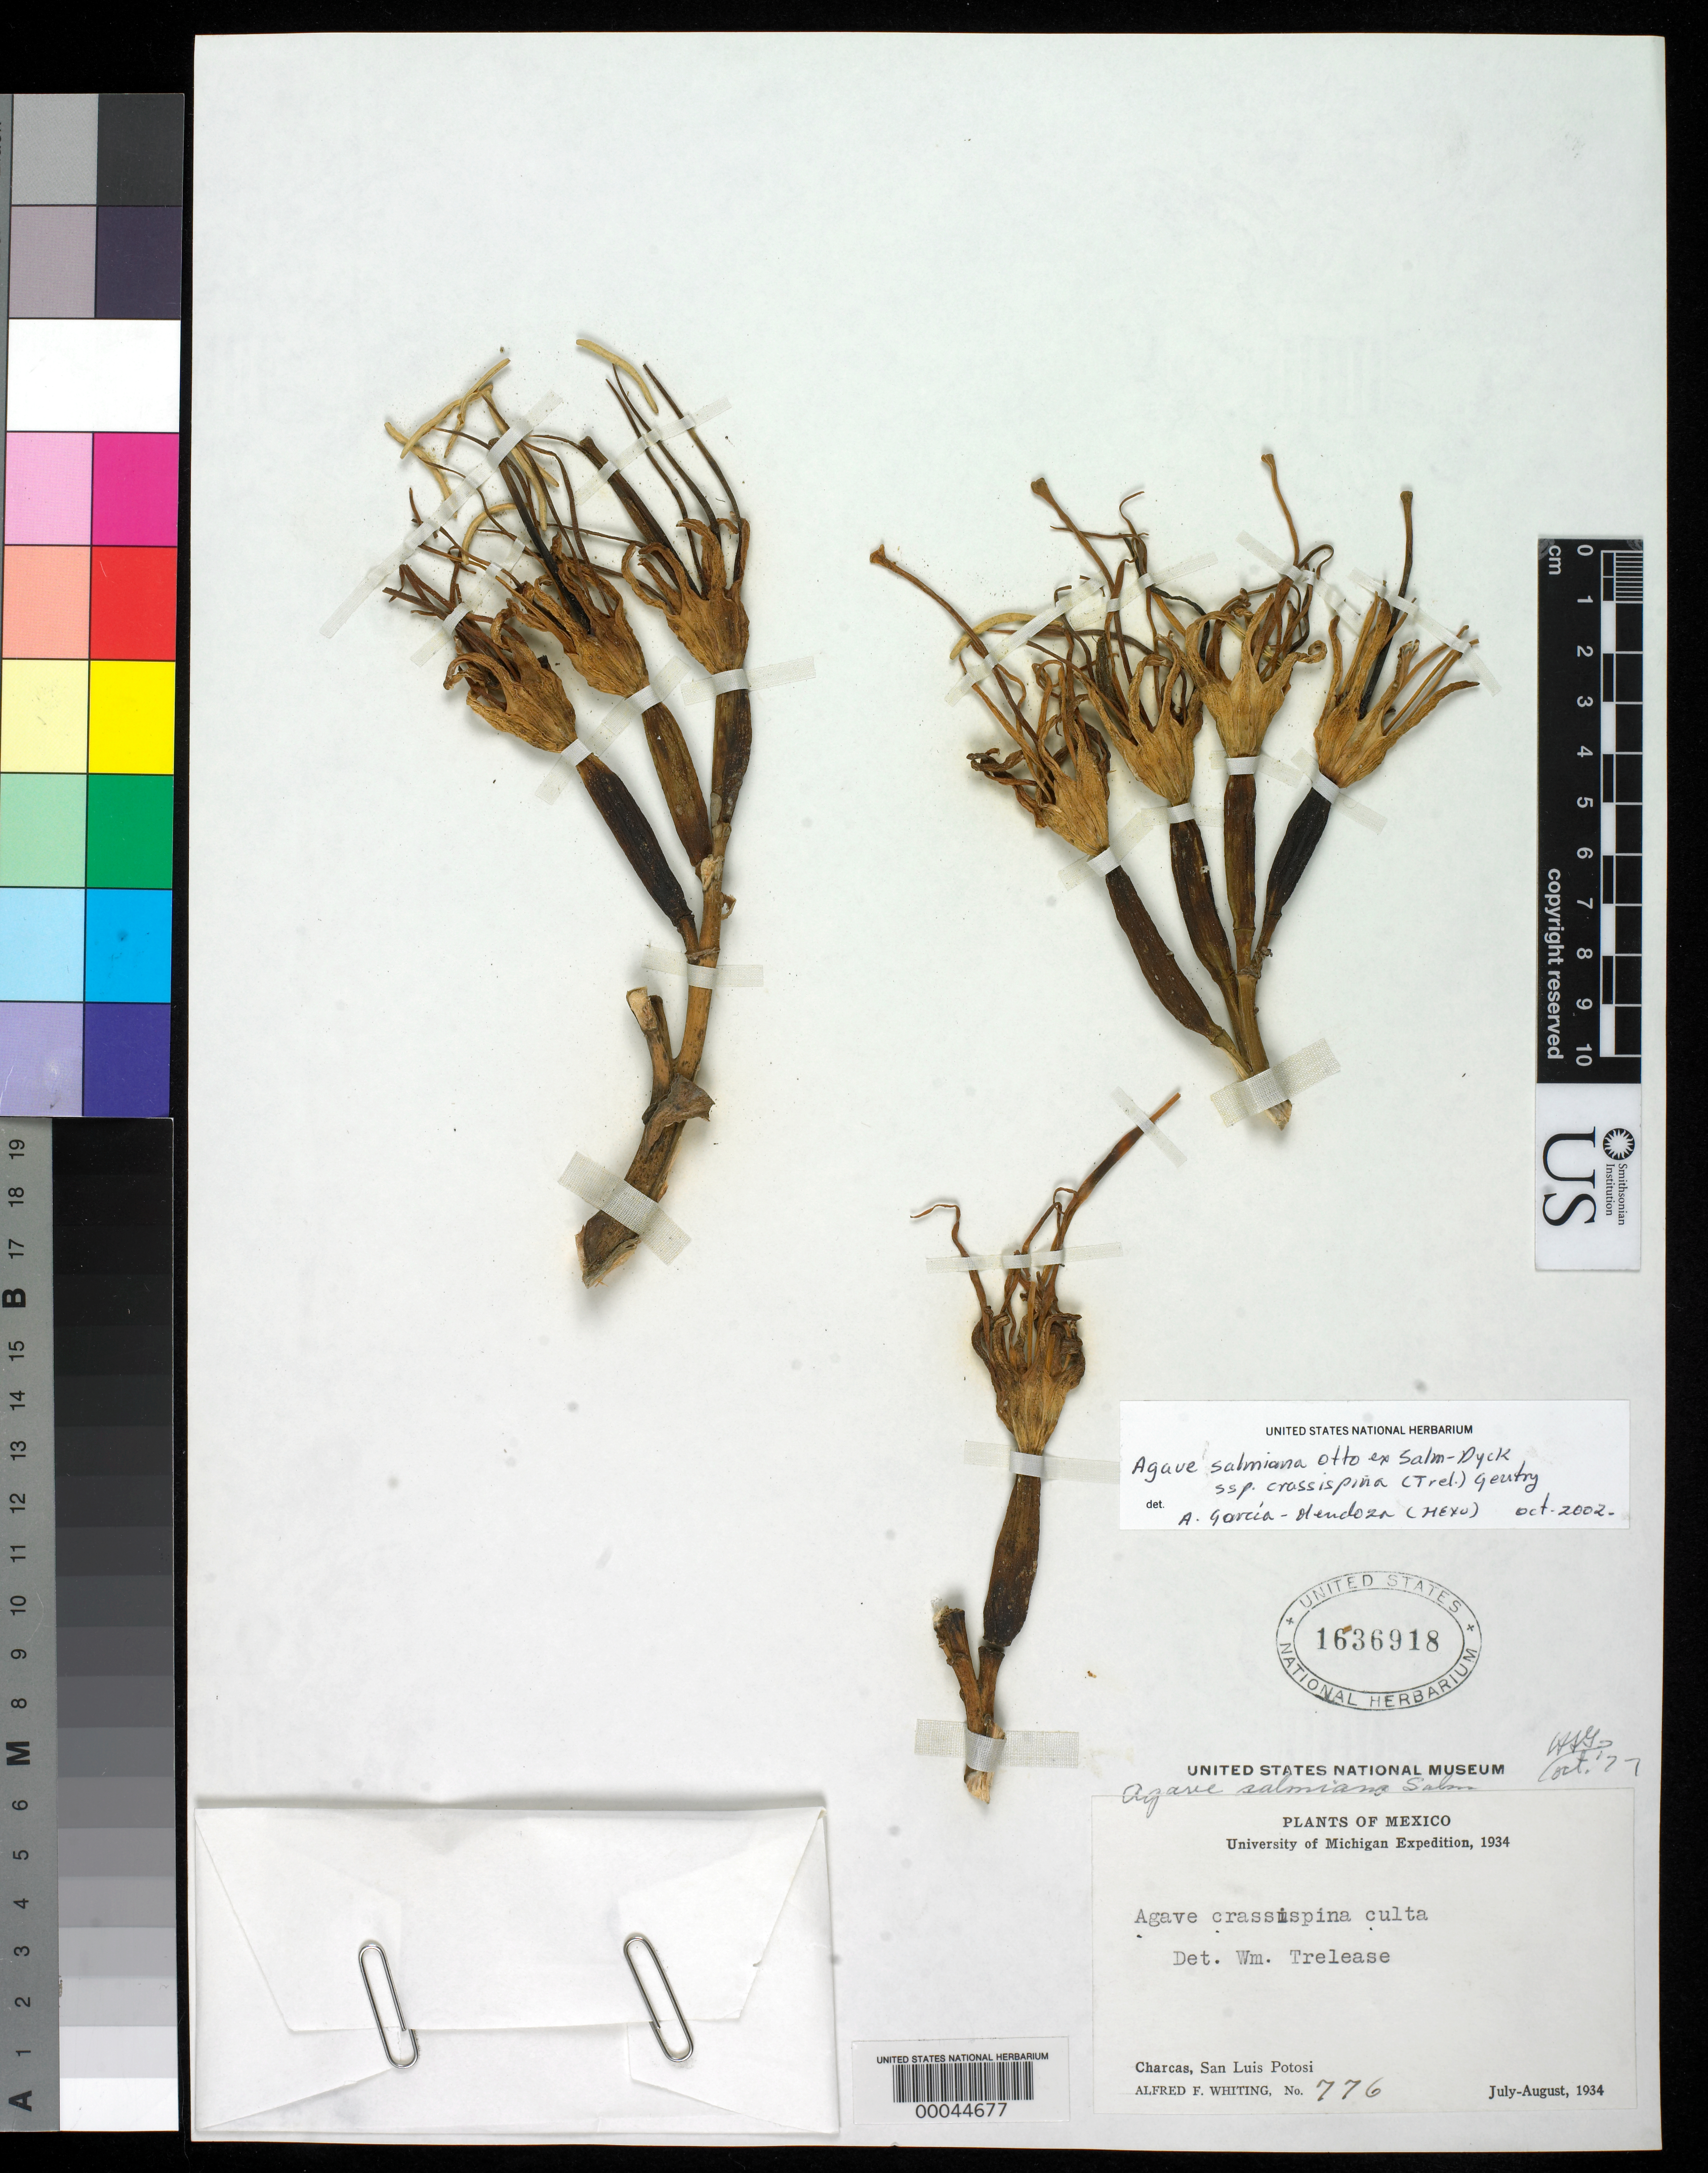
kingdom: Plantae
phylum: Tracheophyta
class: Liliopsida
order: Asparagales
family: Asparagaceae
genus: Agave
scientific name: Agave salmiana subsp. crassispina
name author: (Trel.) Gentry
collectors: A. F. Whiting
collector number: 776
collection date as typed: Jul 1934 to -- Aug 1934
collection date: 1934-07/1934-08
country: Mexico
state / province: San Luis Potosi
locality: Charcas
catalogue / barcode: US 1636918